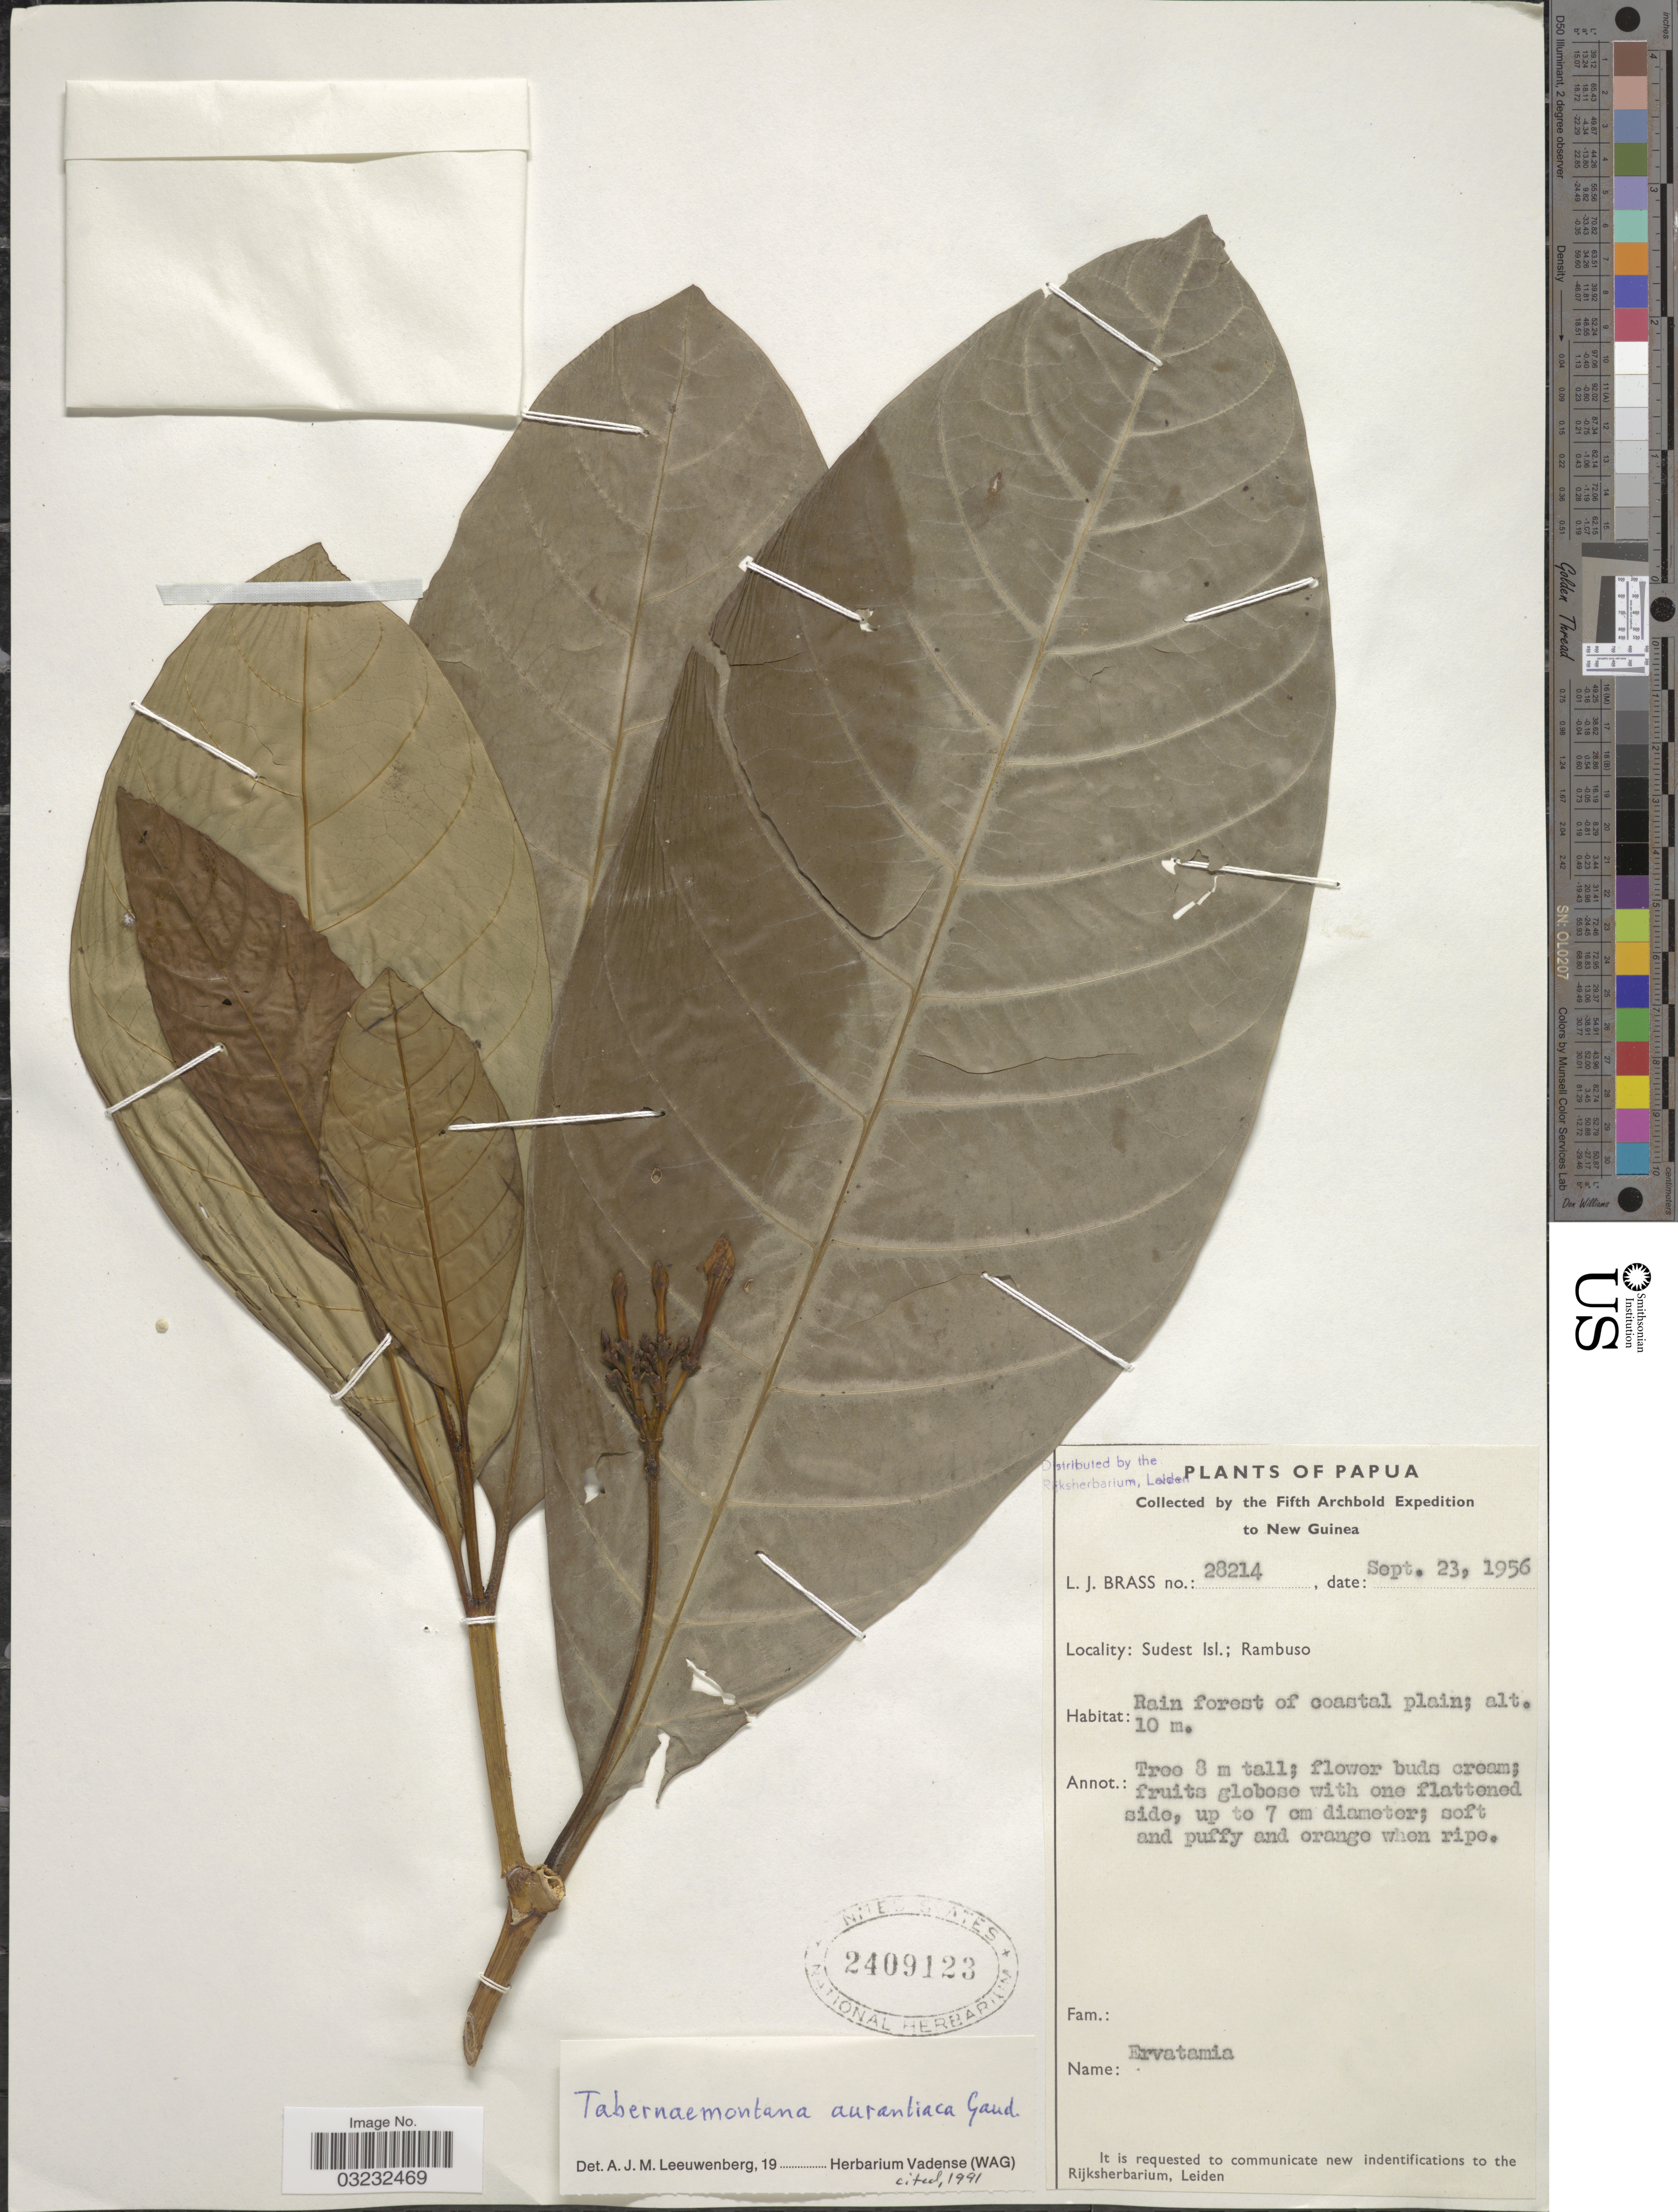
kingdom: Plantae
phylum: Tracheophyta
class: Magnoliopsida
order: Gentianales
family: Apocynaceae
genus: Tabernaemontana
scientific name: Tabernaemontana aurantiaca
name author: Gaudich.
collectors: L. J. Brass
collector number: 28214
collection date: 1956-09-23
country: Papua New Guinea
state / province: Milne Bay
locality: New Guinea, Sudest Isl.; Rambuso.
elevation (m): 10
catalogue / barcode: US 2409123